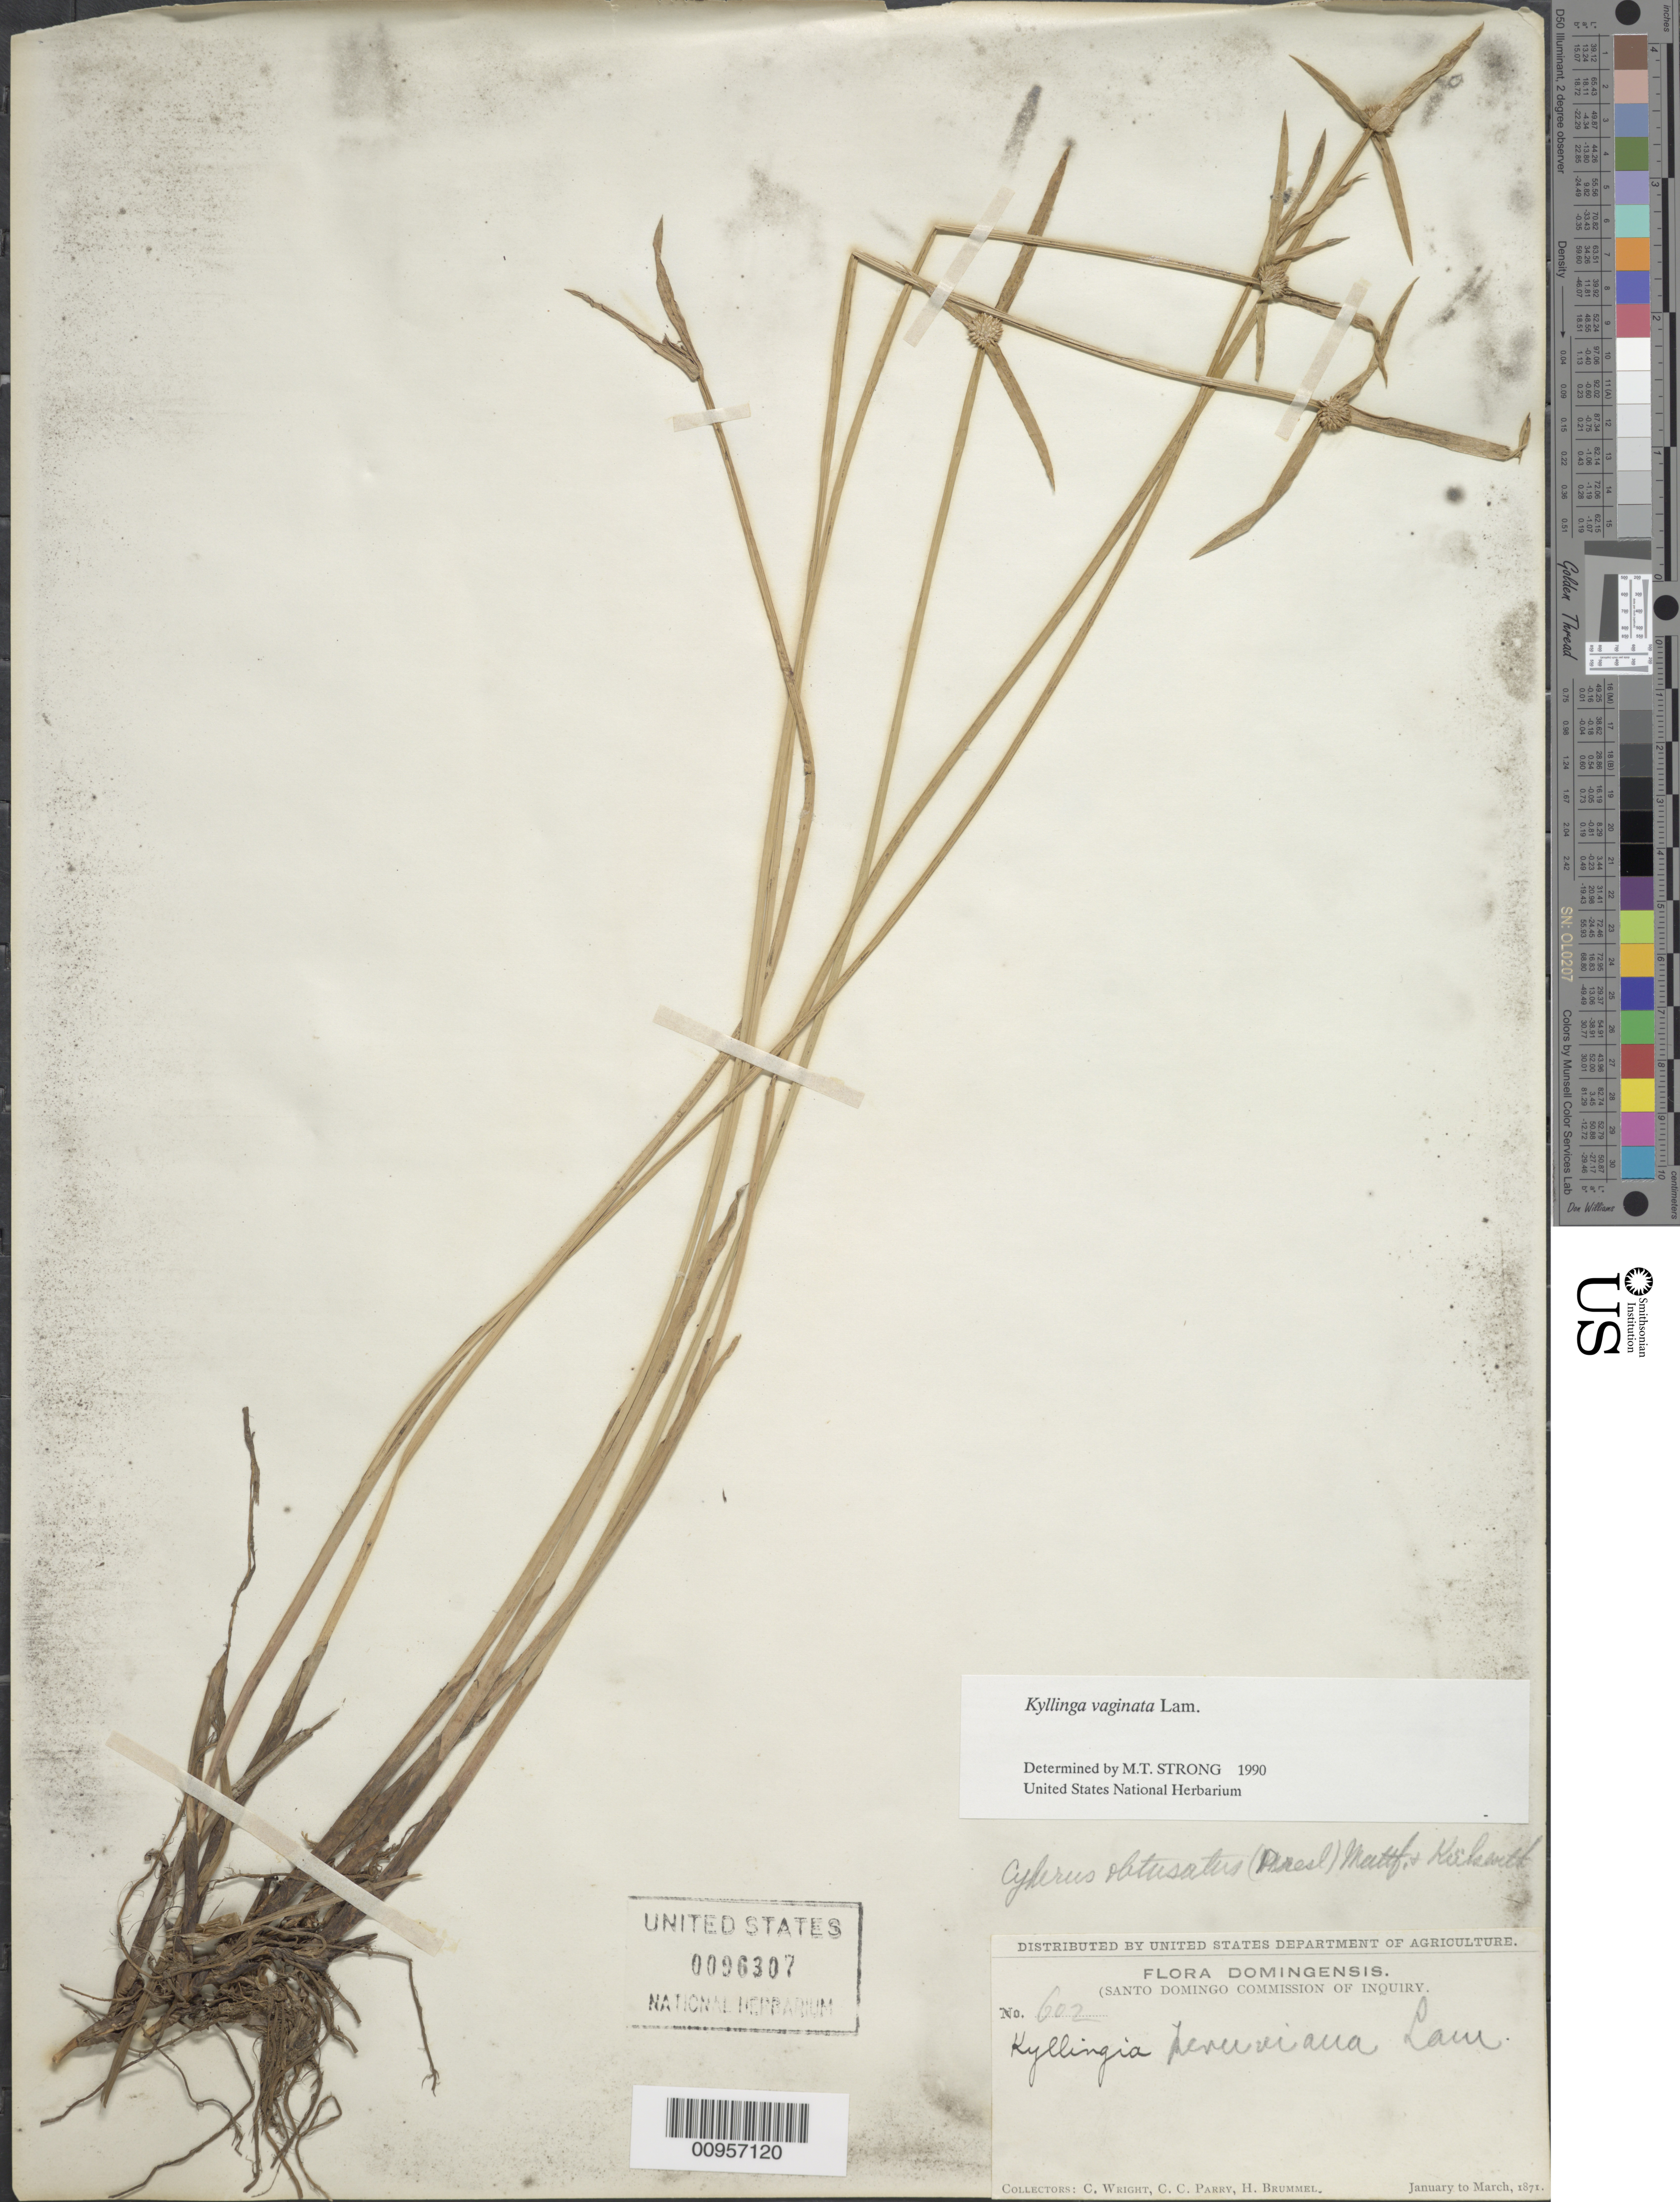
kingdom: Plantae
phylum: Tracheophyta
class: Liliopsida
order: Poales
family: Cyperaceae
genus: Cyperus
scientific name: Cyperus obtusatus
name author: (J. Presl & C. Presl) Mattf. & Kük.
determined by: Strong, M. T., (US), Smithsonian Institution - National Museum of Natural History (UNITED STATES)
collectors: C. Wright, C. C. Parry & H. Brummel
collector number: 602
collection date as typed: Jan 1871 to -- Mar 1871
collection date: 1871-01/1871-03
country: Dominican Republic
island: Hispaniola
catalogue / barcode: US 96307